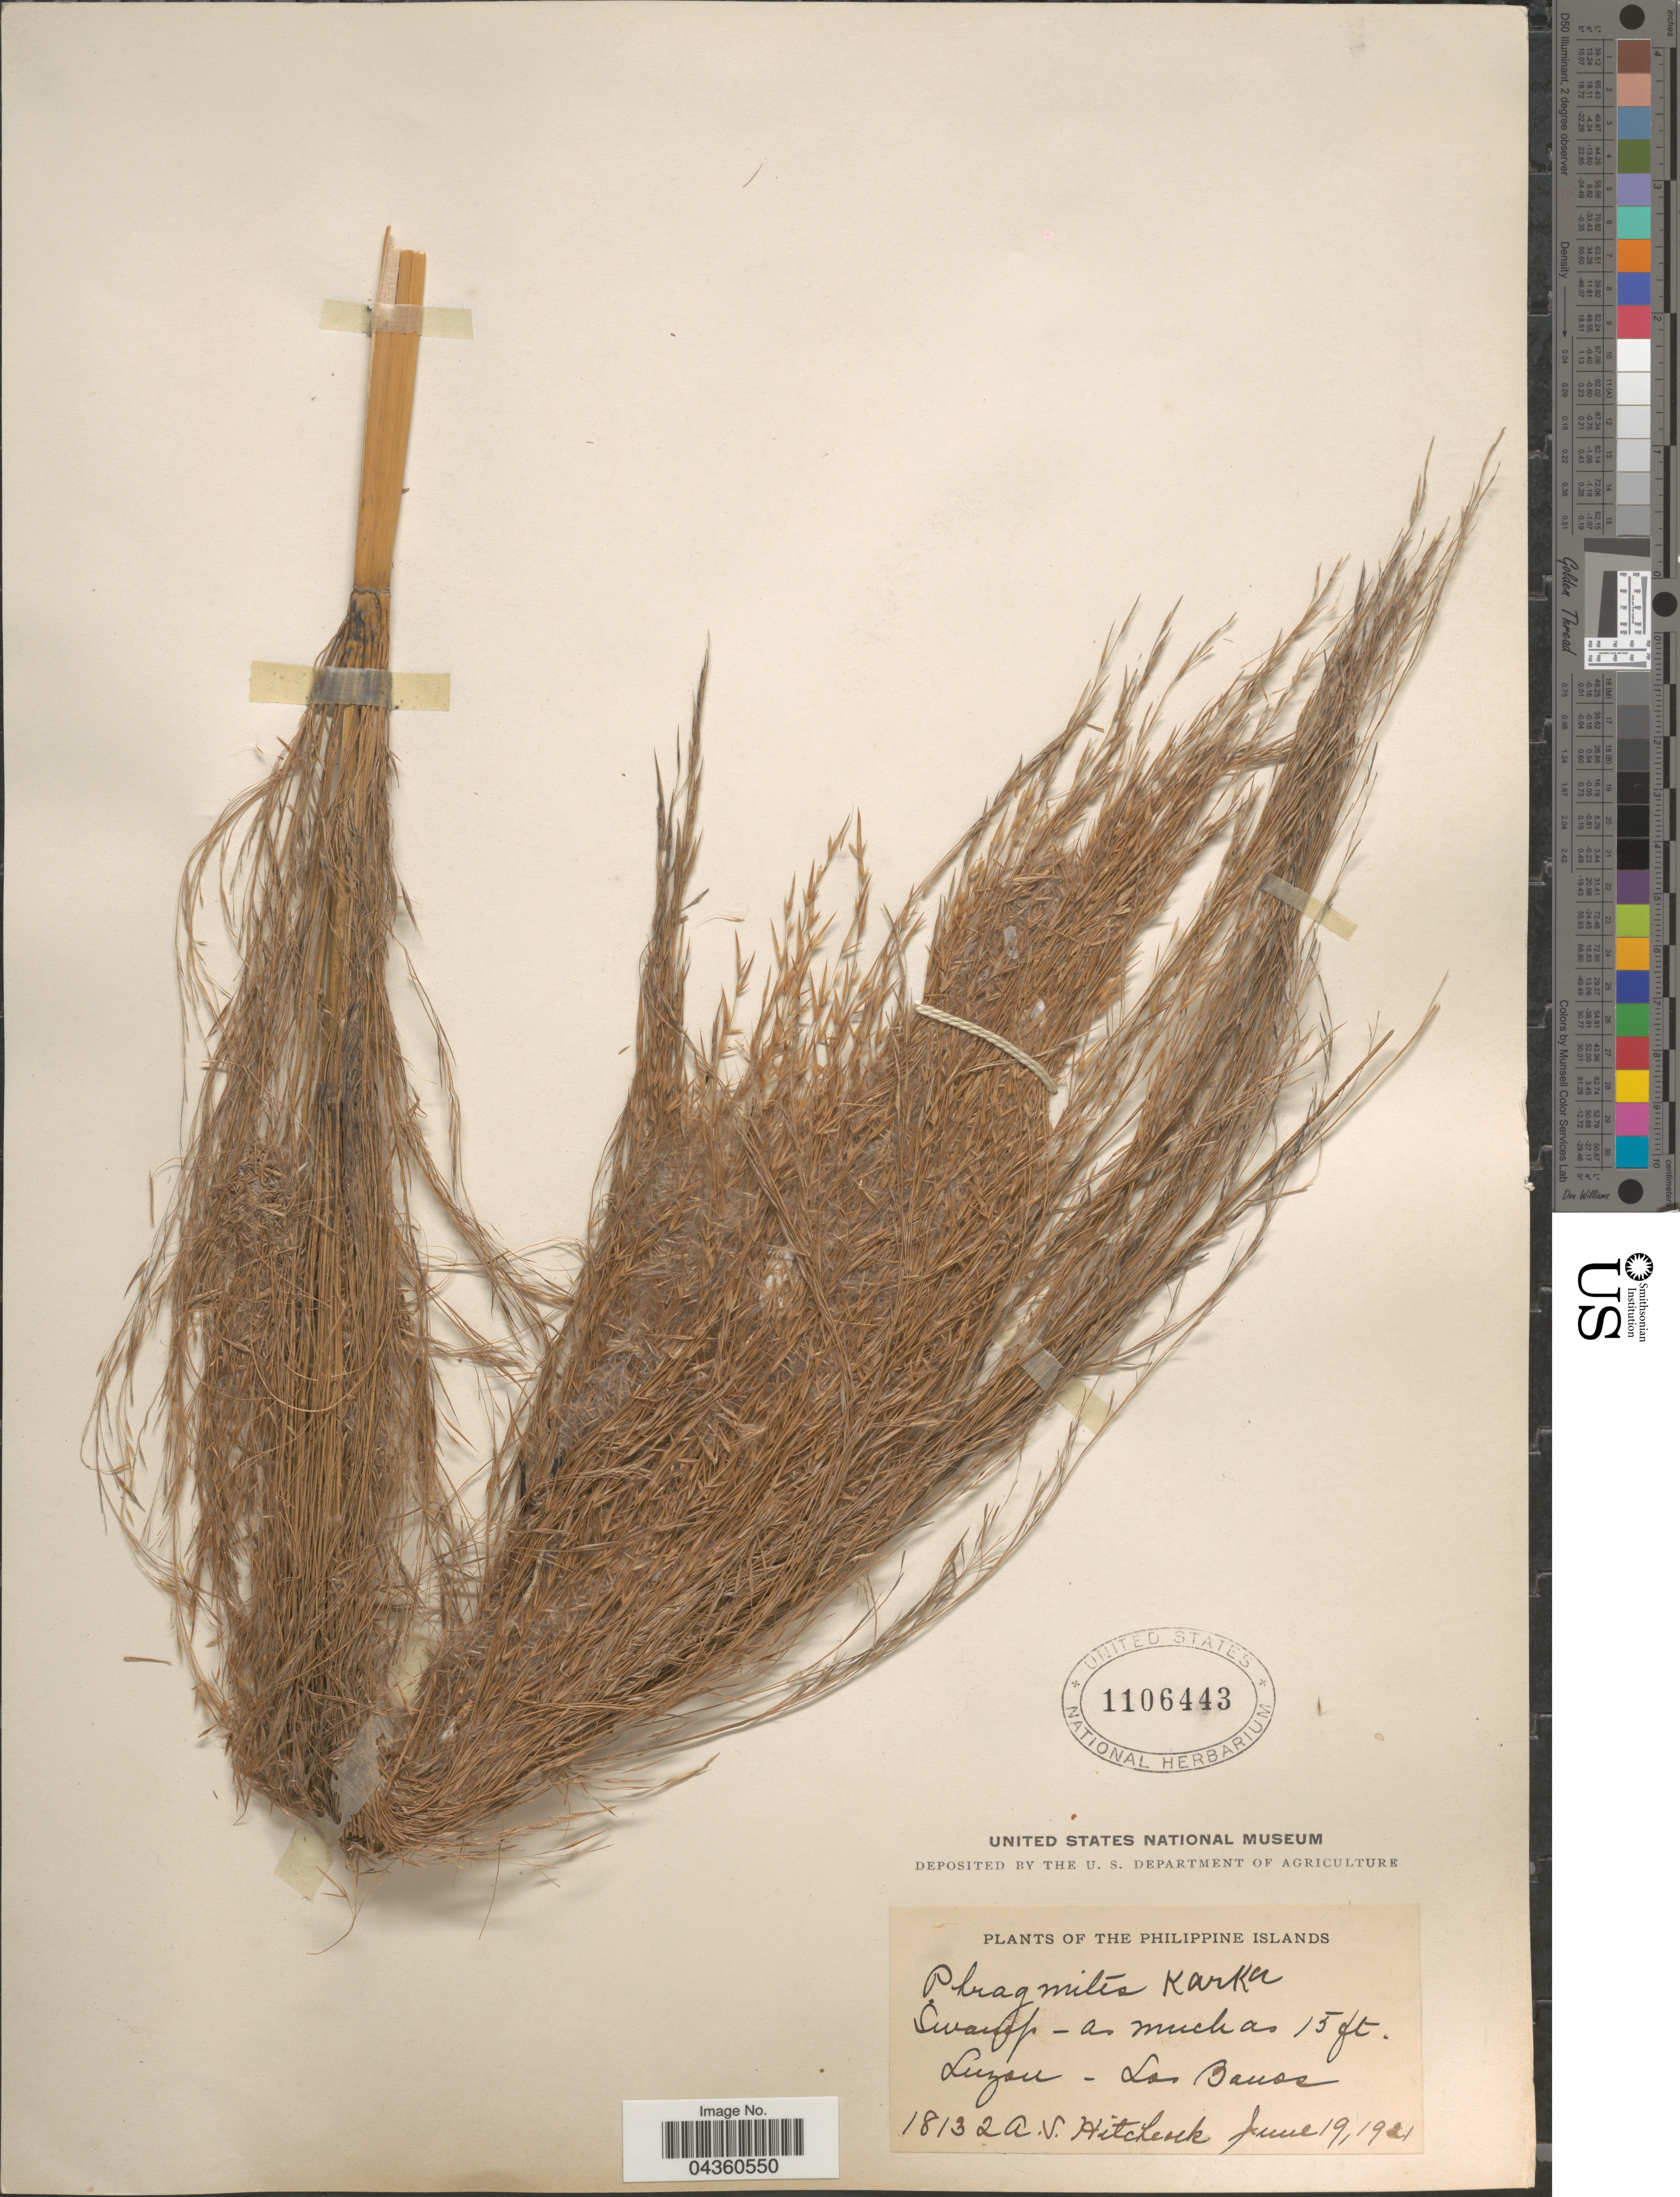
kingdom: Plantae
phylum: Tracheophyta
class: Liliopsida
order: Poales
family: Poaceae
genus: Phragmites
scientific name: Phragmites karka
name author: (Retz.) Trin. ex Steud.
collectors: A. S. Hitchcock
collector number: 18132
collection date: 1921-06-19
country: Philippines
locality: Luzon - Los Banos.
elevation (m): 5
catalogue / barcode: US 1106443